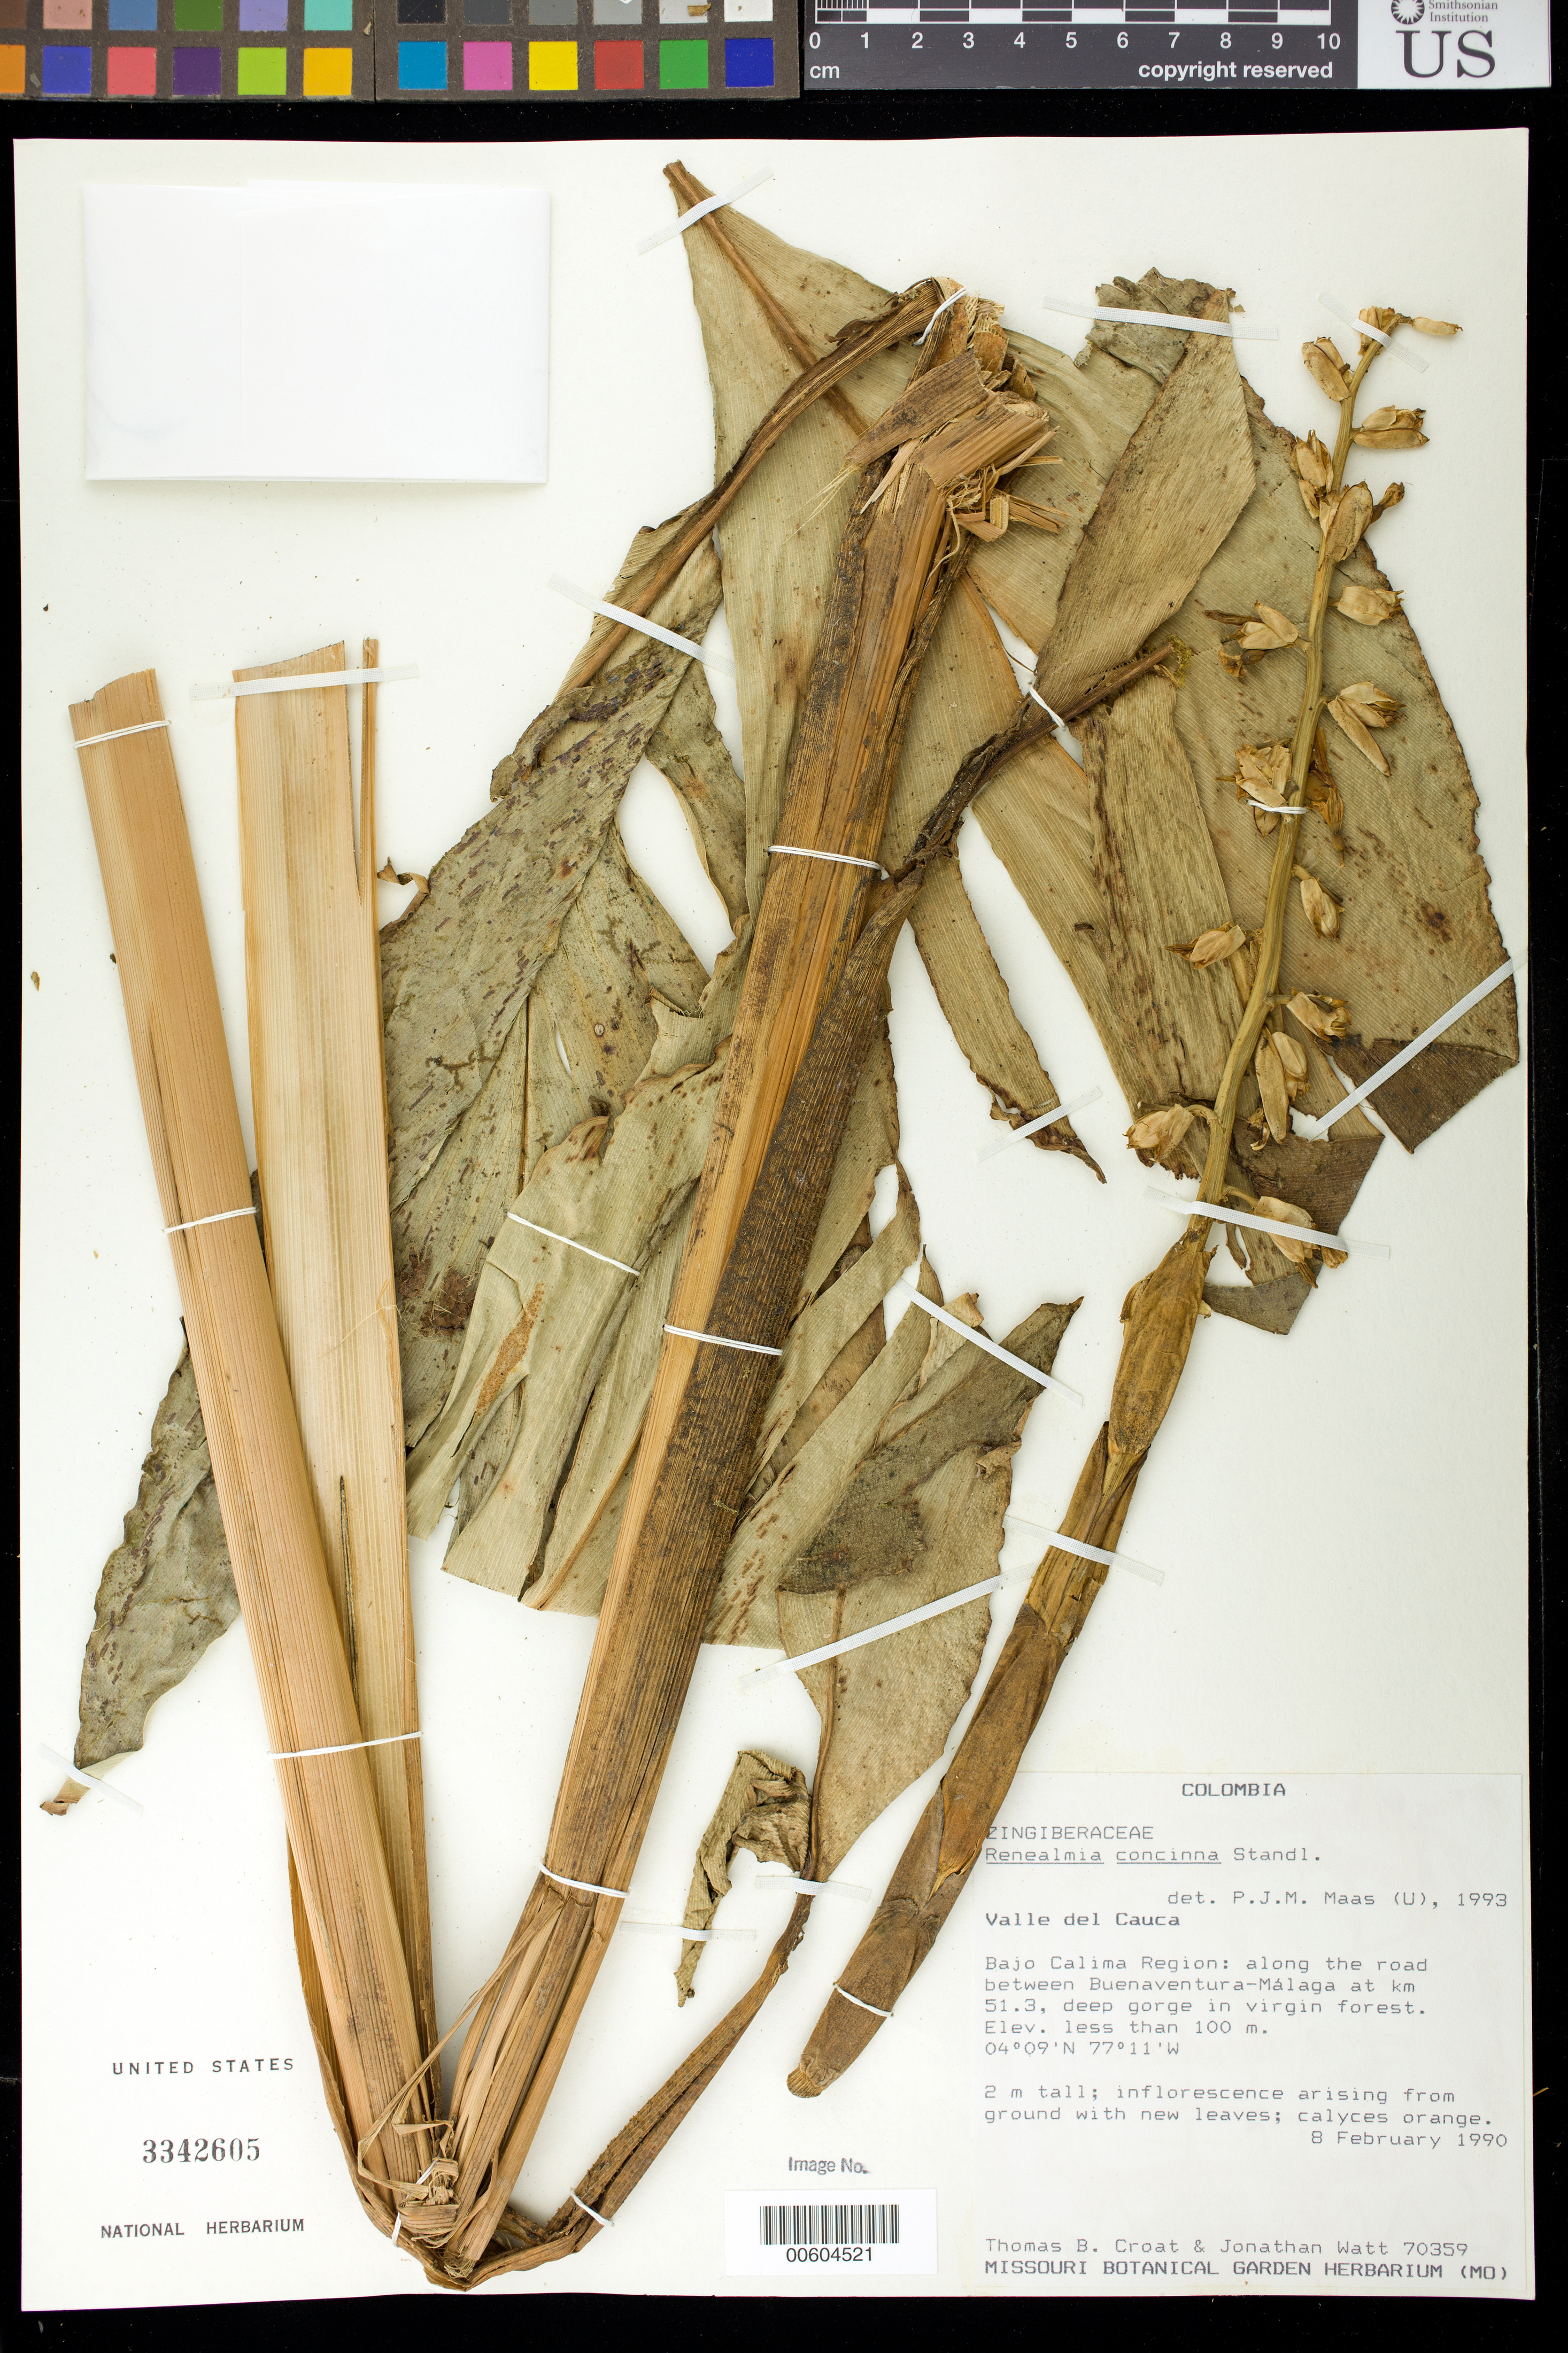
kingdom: Plantae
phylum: Tracheophyta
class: Liliopsida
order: Zingiberales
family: Zingiberaceae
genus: Renealmia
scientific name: Renealmia concinna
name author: Standl.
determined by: Maas, Paul J. M.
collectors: T. B. Croat & J. Watt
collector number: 70359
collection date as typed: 08 Feb 1990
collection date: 1990-02-08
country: Colombia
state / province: Cauca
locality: Bajo Calima Region; along the road between Buenaventura-Malaga at Km 51.3; deep gorge in virgin forest.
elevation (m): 100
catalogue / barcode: US 3342605